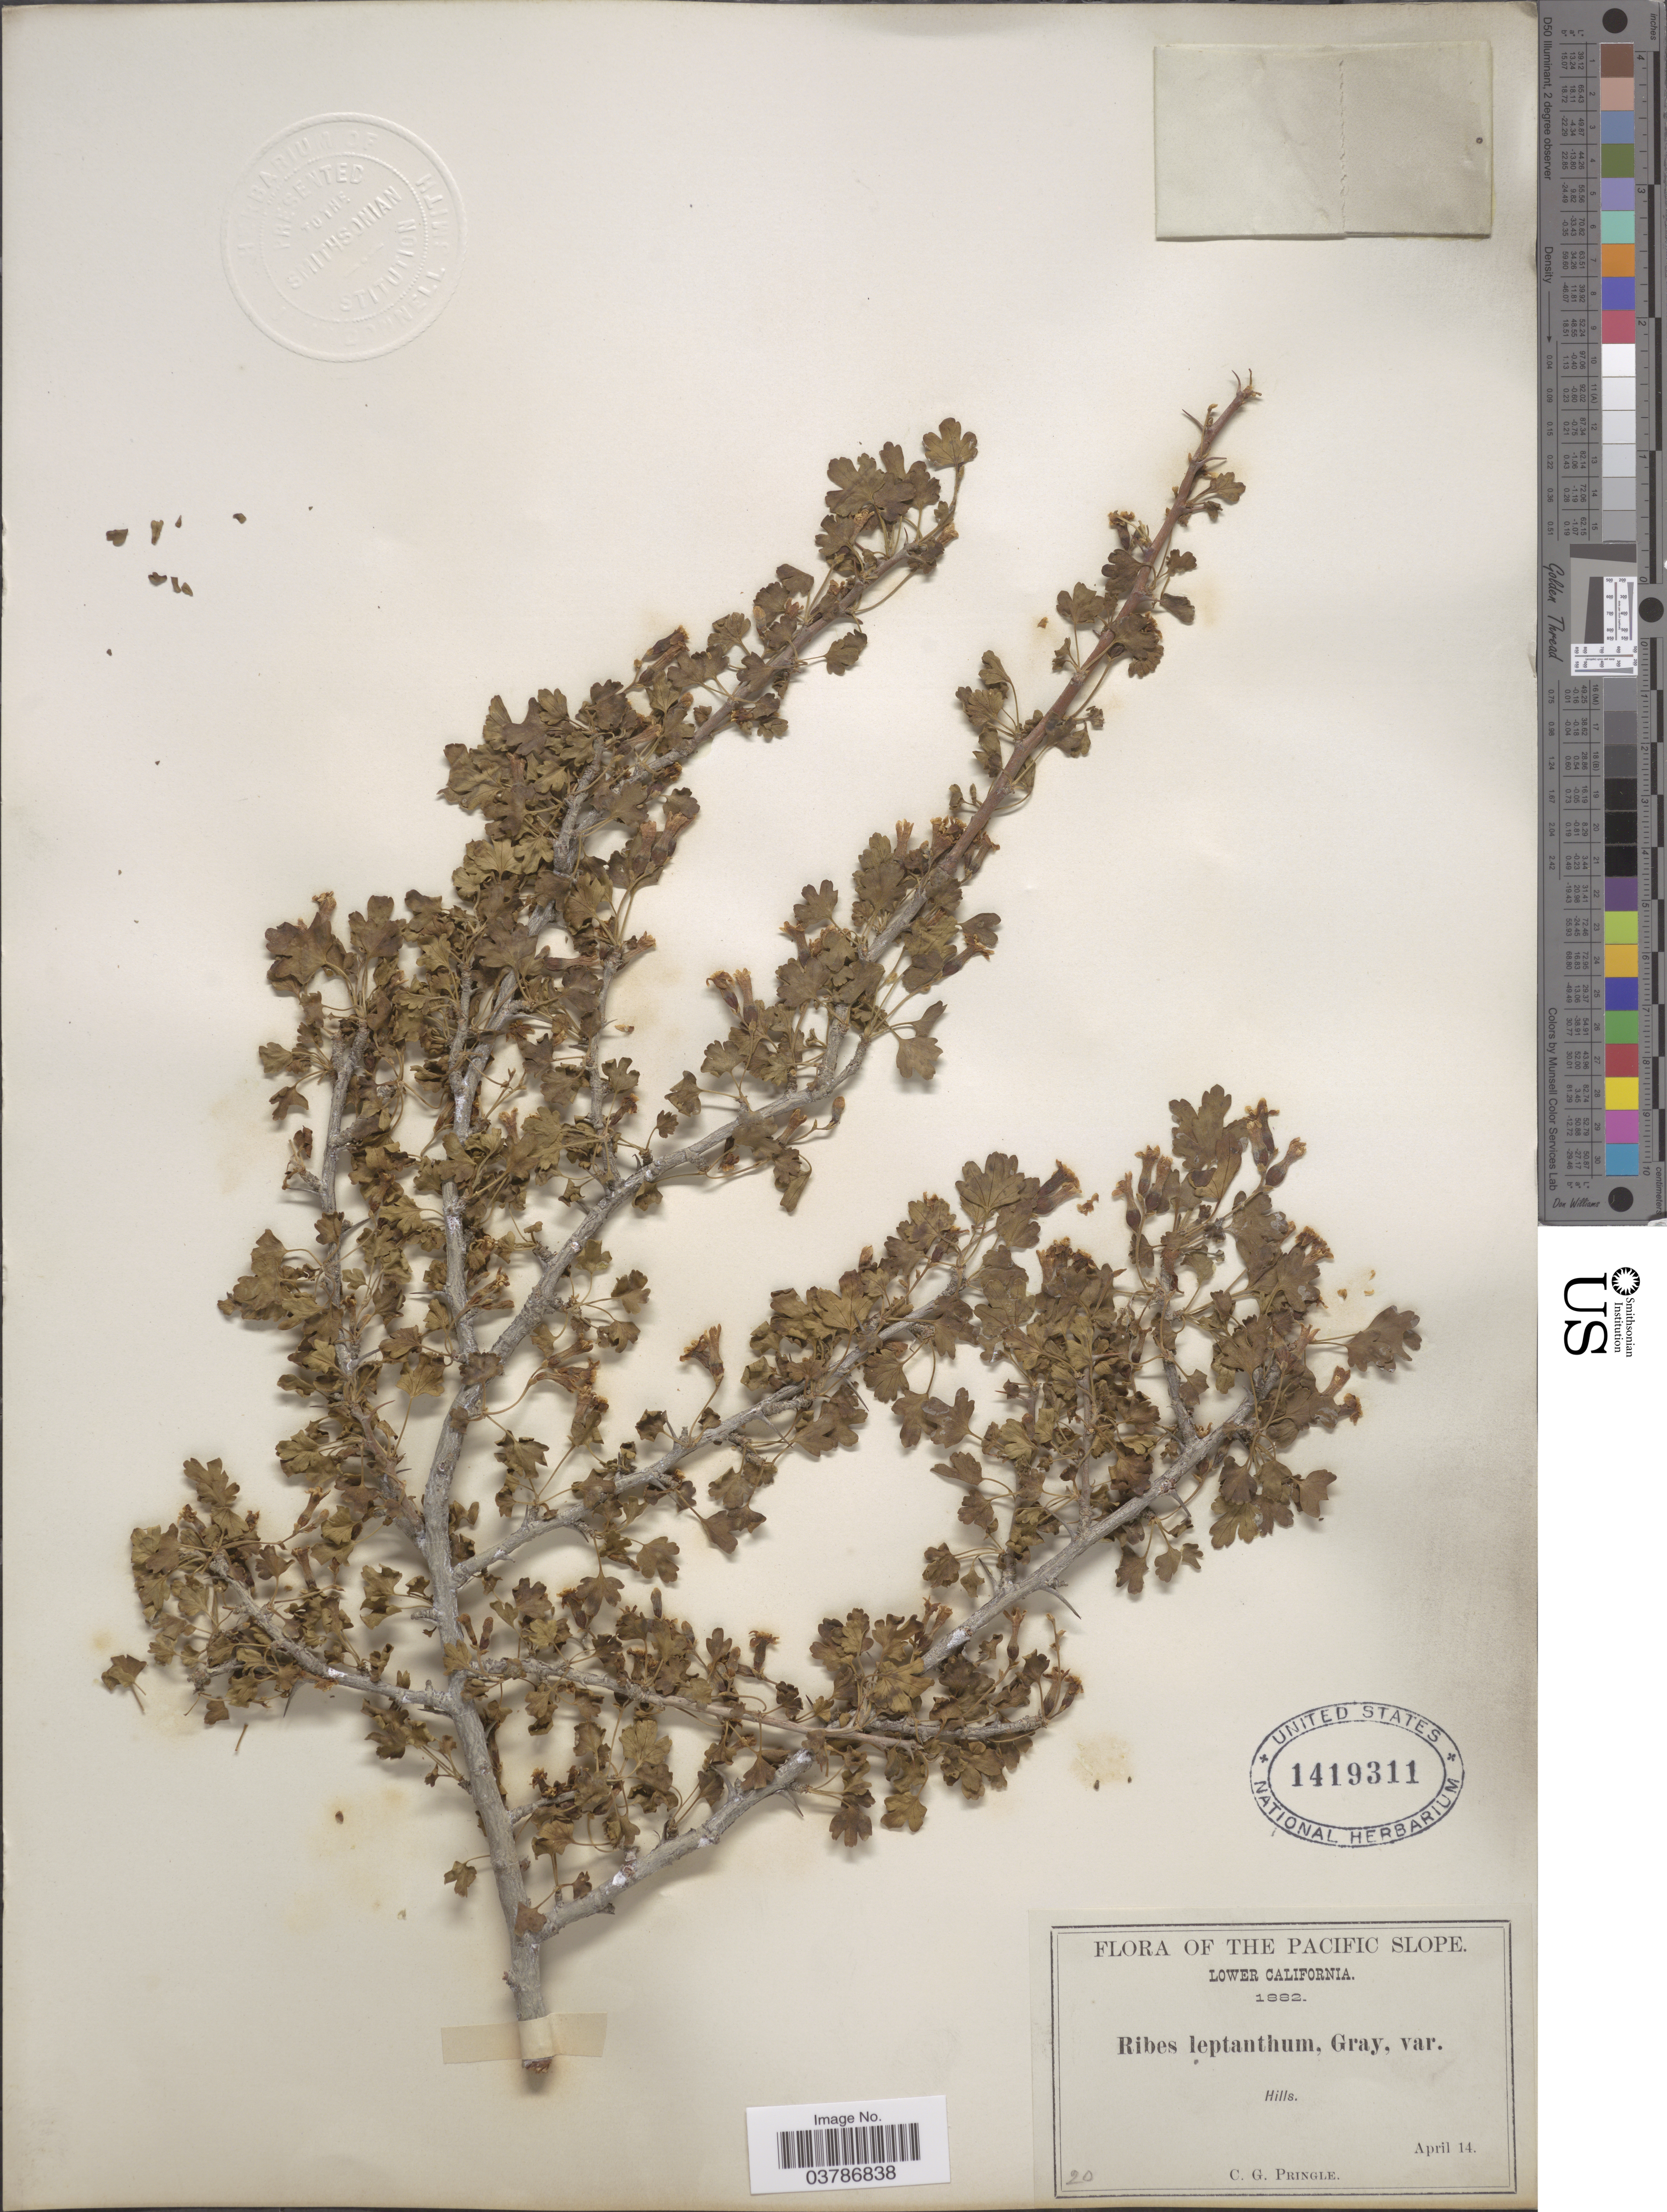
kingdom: Plantae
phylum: Tracheophyta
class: Magnoliopsida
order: Saxifragales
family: Grossulariaceae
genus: Ribes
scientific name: Ribes quercetorum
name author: Greene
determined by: Strong, Mark T., (BOT), Smithsonian Institution - National Museum of Natural History (UNITED STATES)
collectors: C. G. Pringle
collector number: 20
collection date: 1882-04-14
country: Mexico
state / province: Baja California Norte / Baja California Sur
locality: The Pacific Slope. Lower California. Hills.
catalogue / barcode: US 1419311